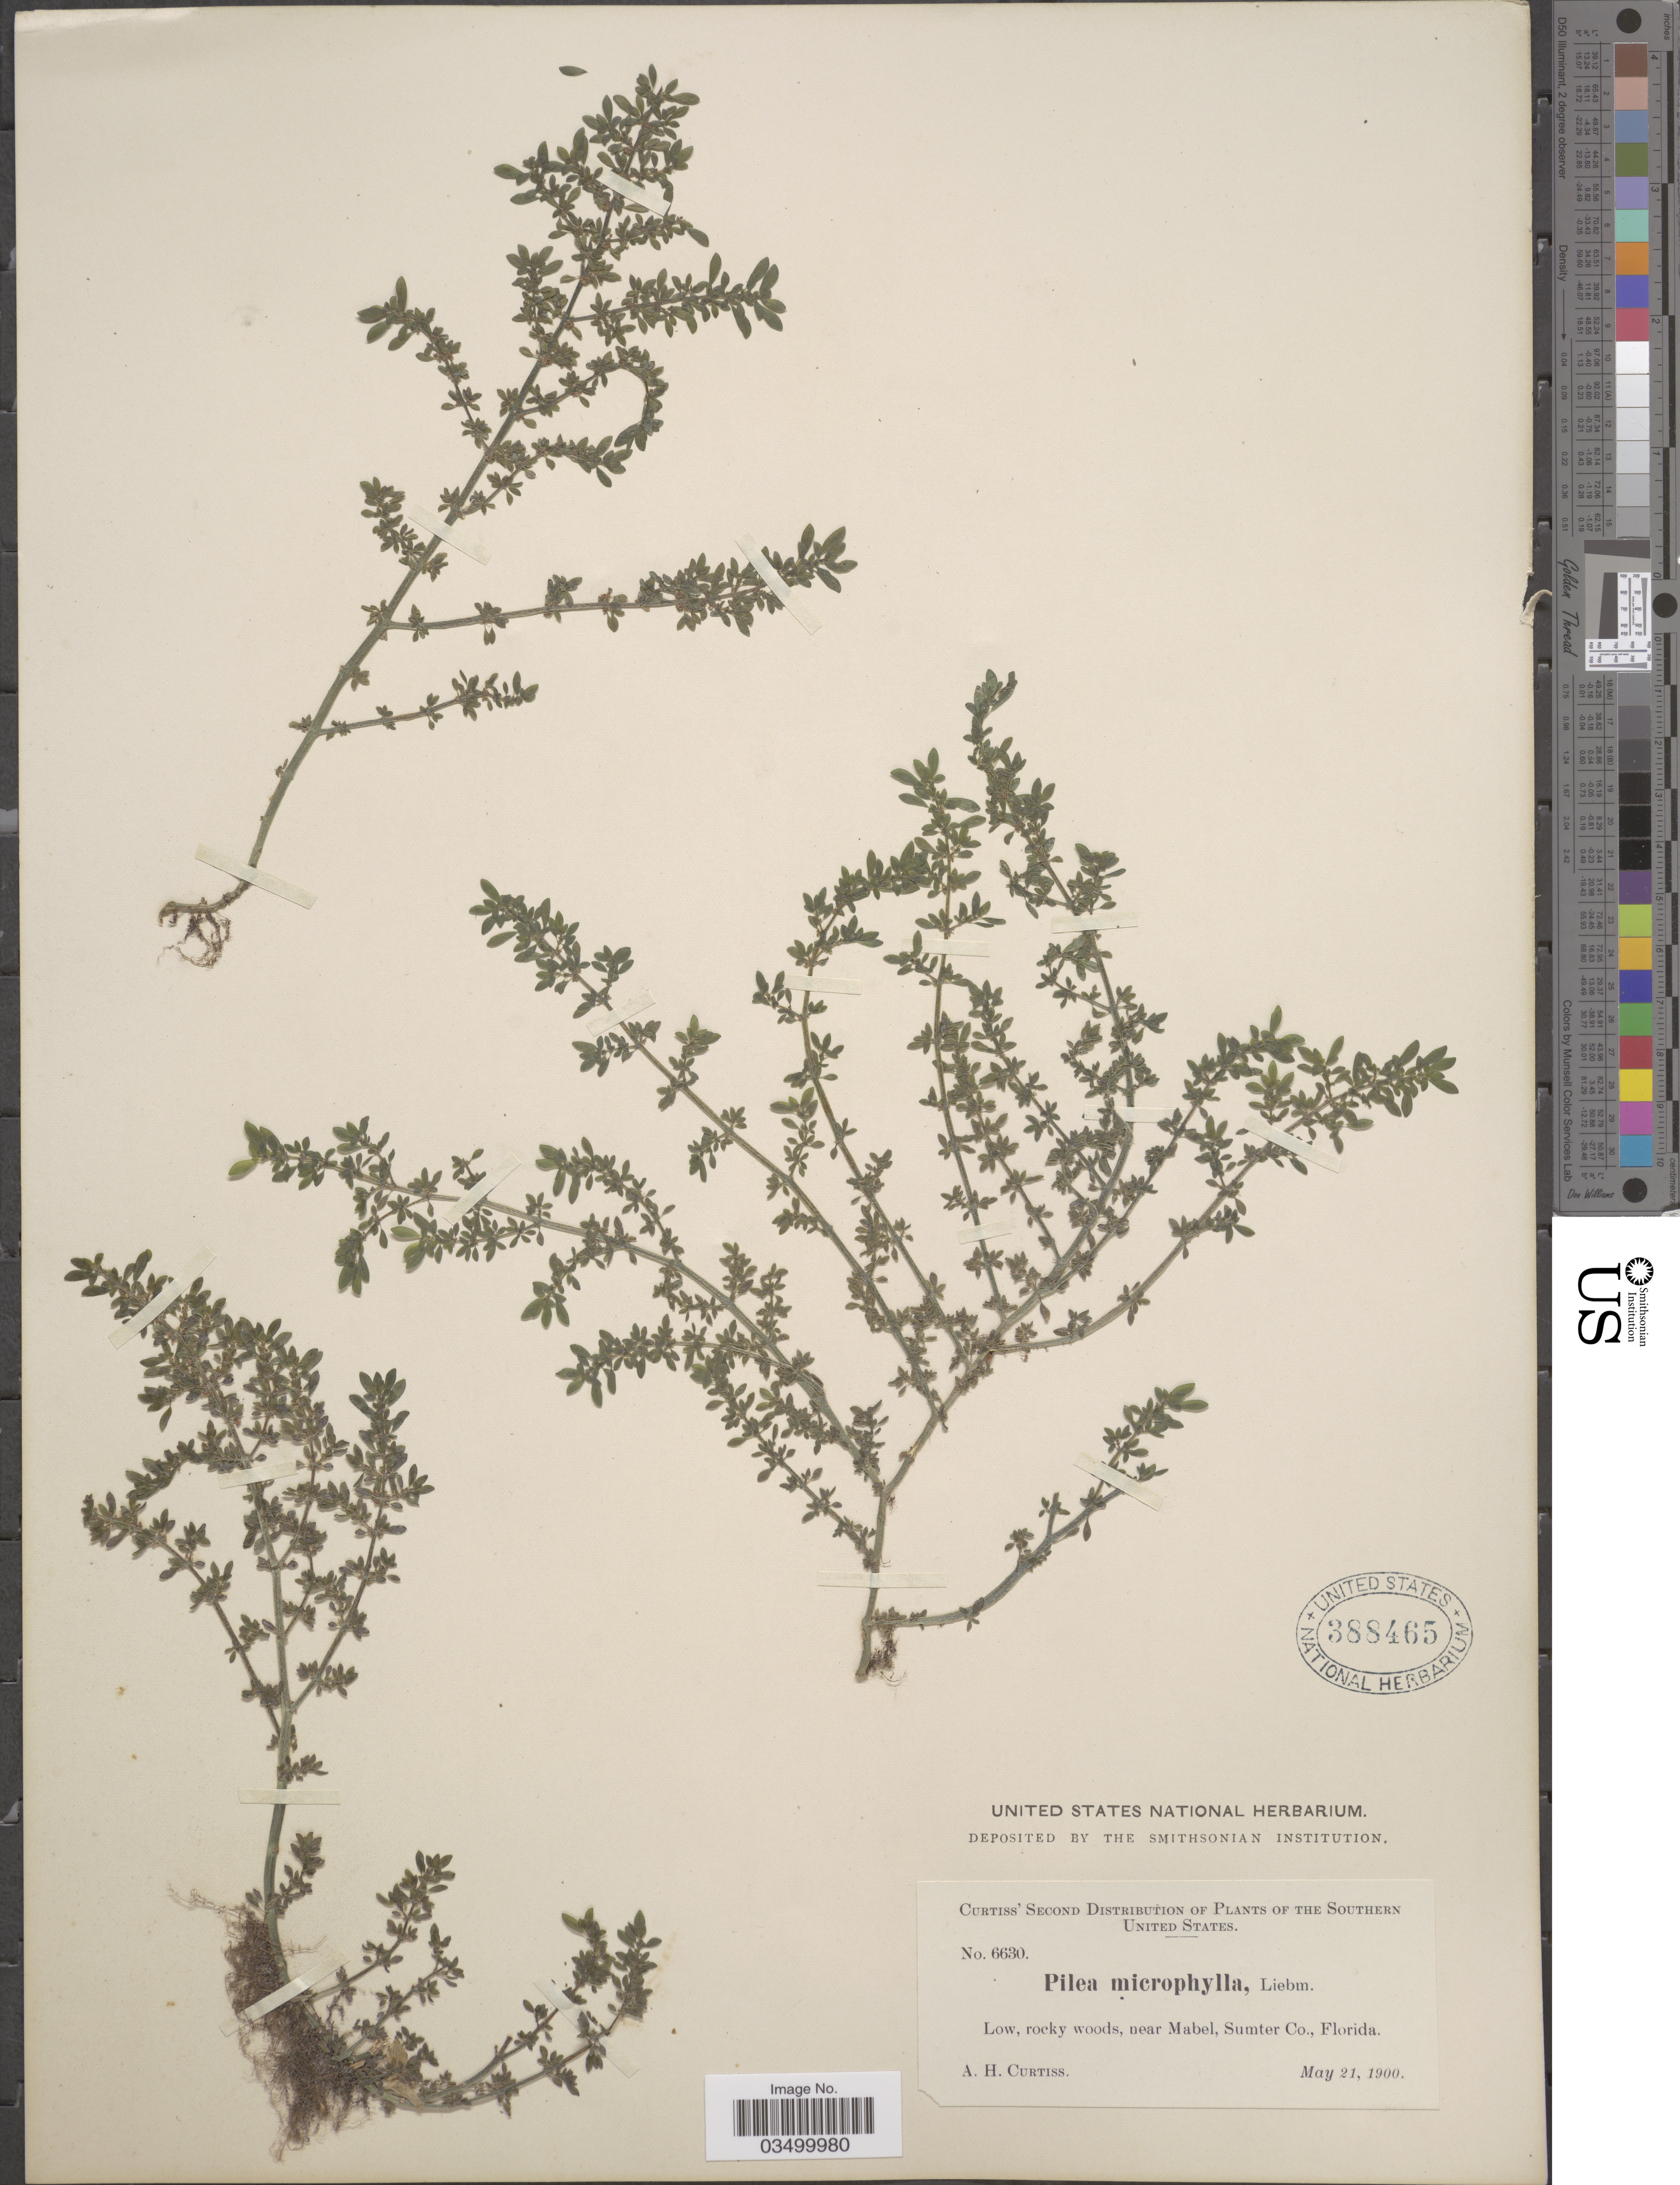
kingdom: Plantae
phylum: Tracheophyta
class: Magnoliopsida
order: Rosales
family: Urticaceae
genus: Pilea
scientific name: Pilea microphylla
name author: (L.) Liebm.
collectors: A. H. Curtiss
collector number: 6630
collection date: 1900-05-21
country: United States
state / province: Florida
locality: The Southern United States. Near Mabel, Sumter Co.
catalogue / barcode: US 388465